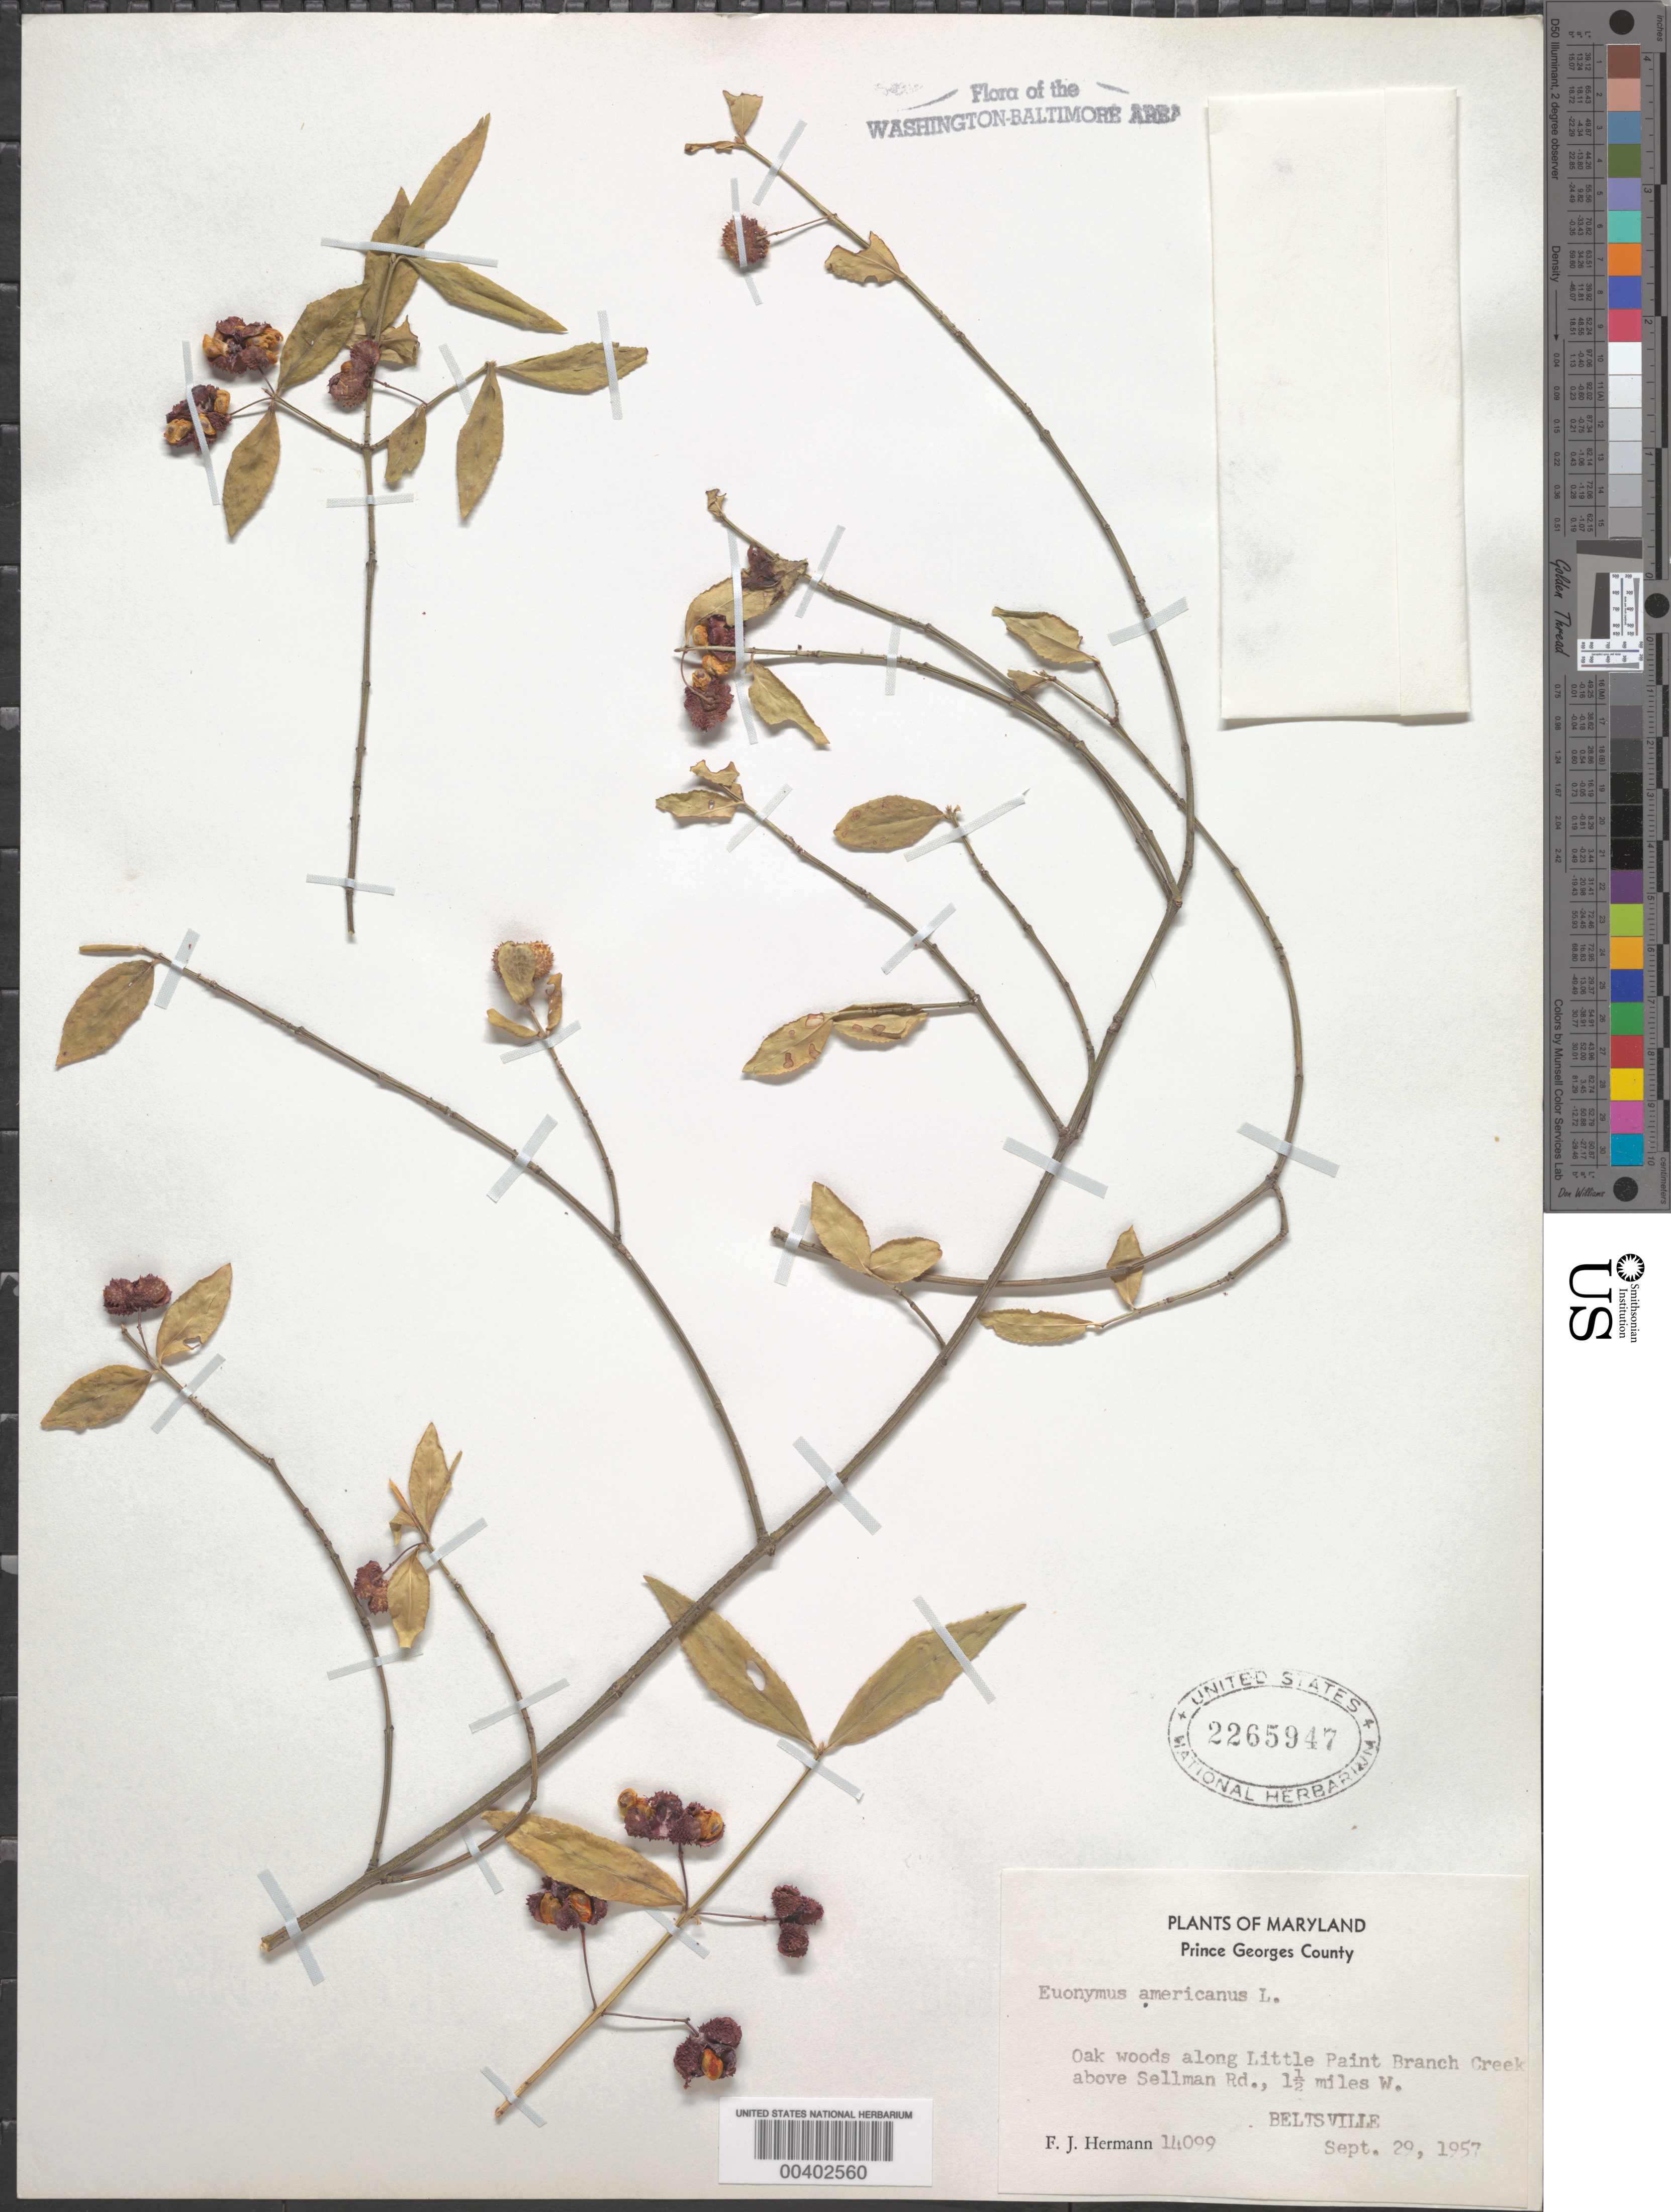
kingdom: Plantae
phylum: Tracheophyta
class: Magnoliopsida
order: Celastrales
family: Celastraceae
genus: Euonymus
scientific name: Euonymus americanus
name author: L.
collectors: F. J. Hermann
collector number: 14099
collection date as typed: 29 Sep 1957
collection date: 1957-09-29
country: United States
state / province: Maryland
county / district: Prince George's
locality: Little Paint Branch Creek, above Sellman Road, west of Beltsville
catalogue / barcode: US 2265947